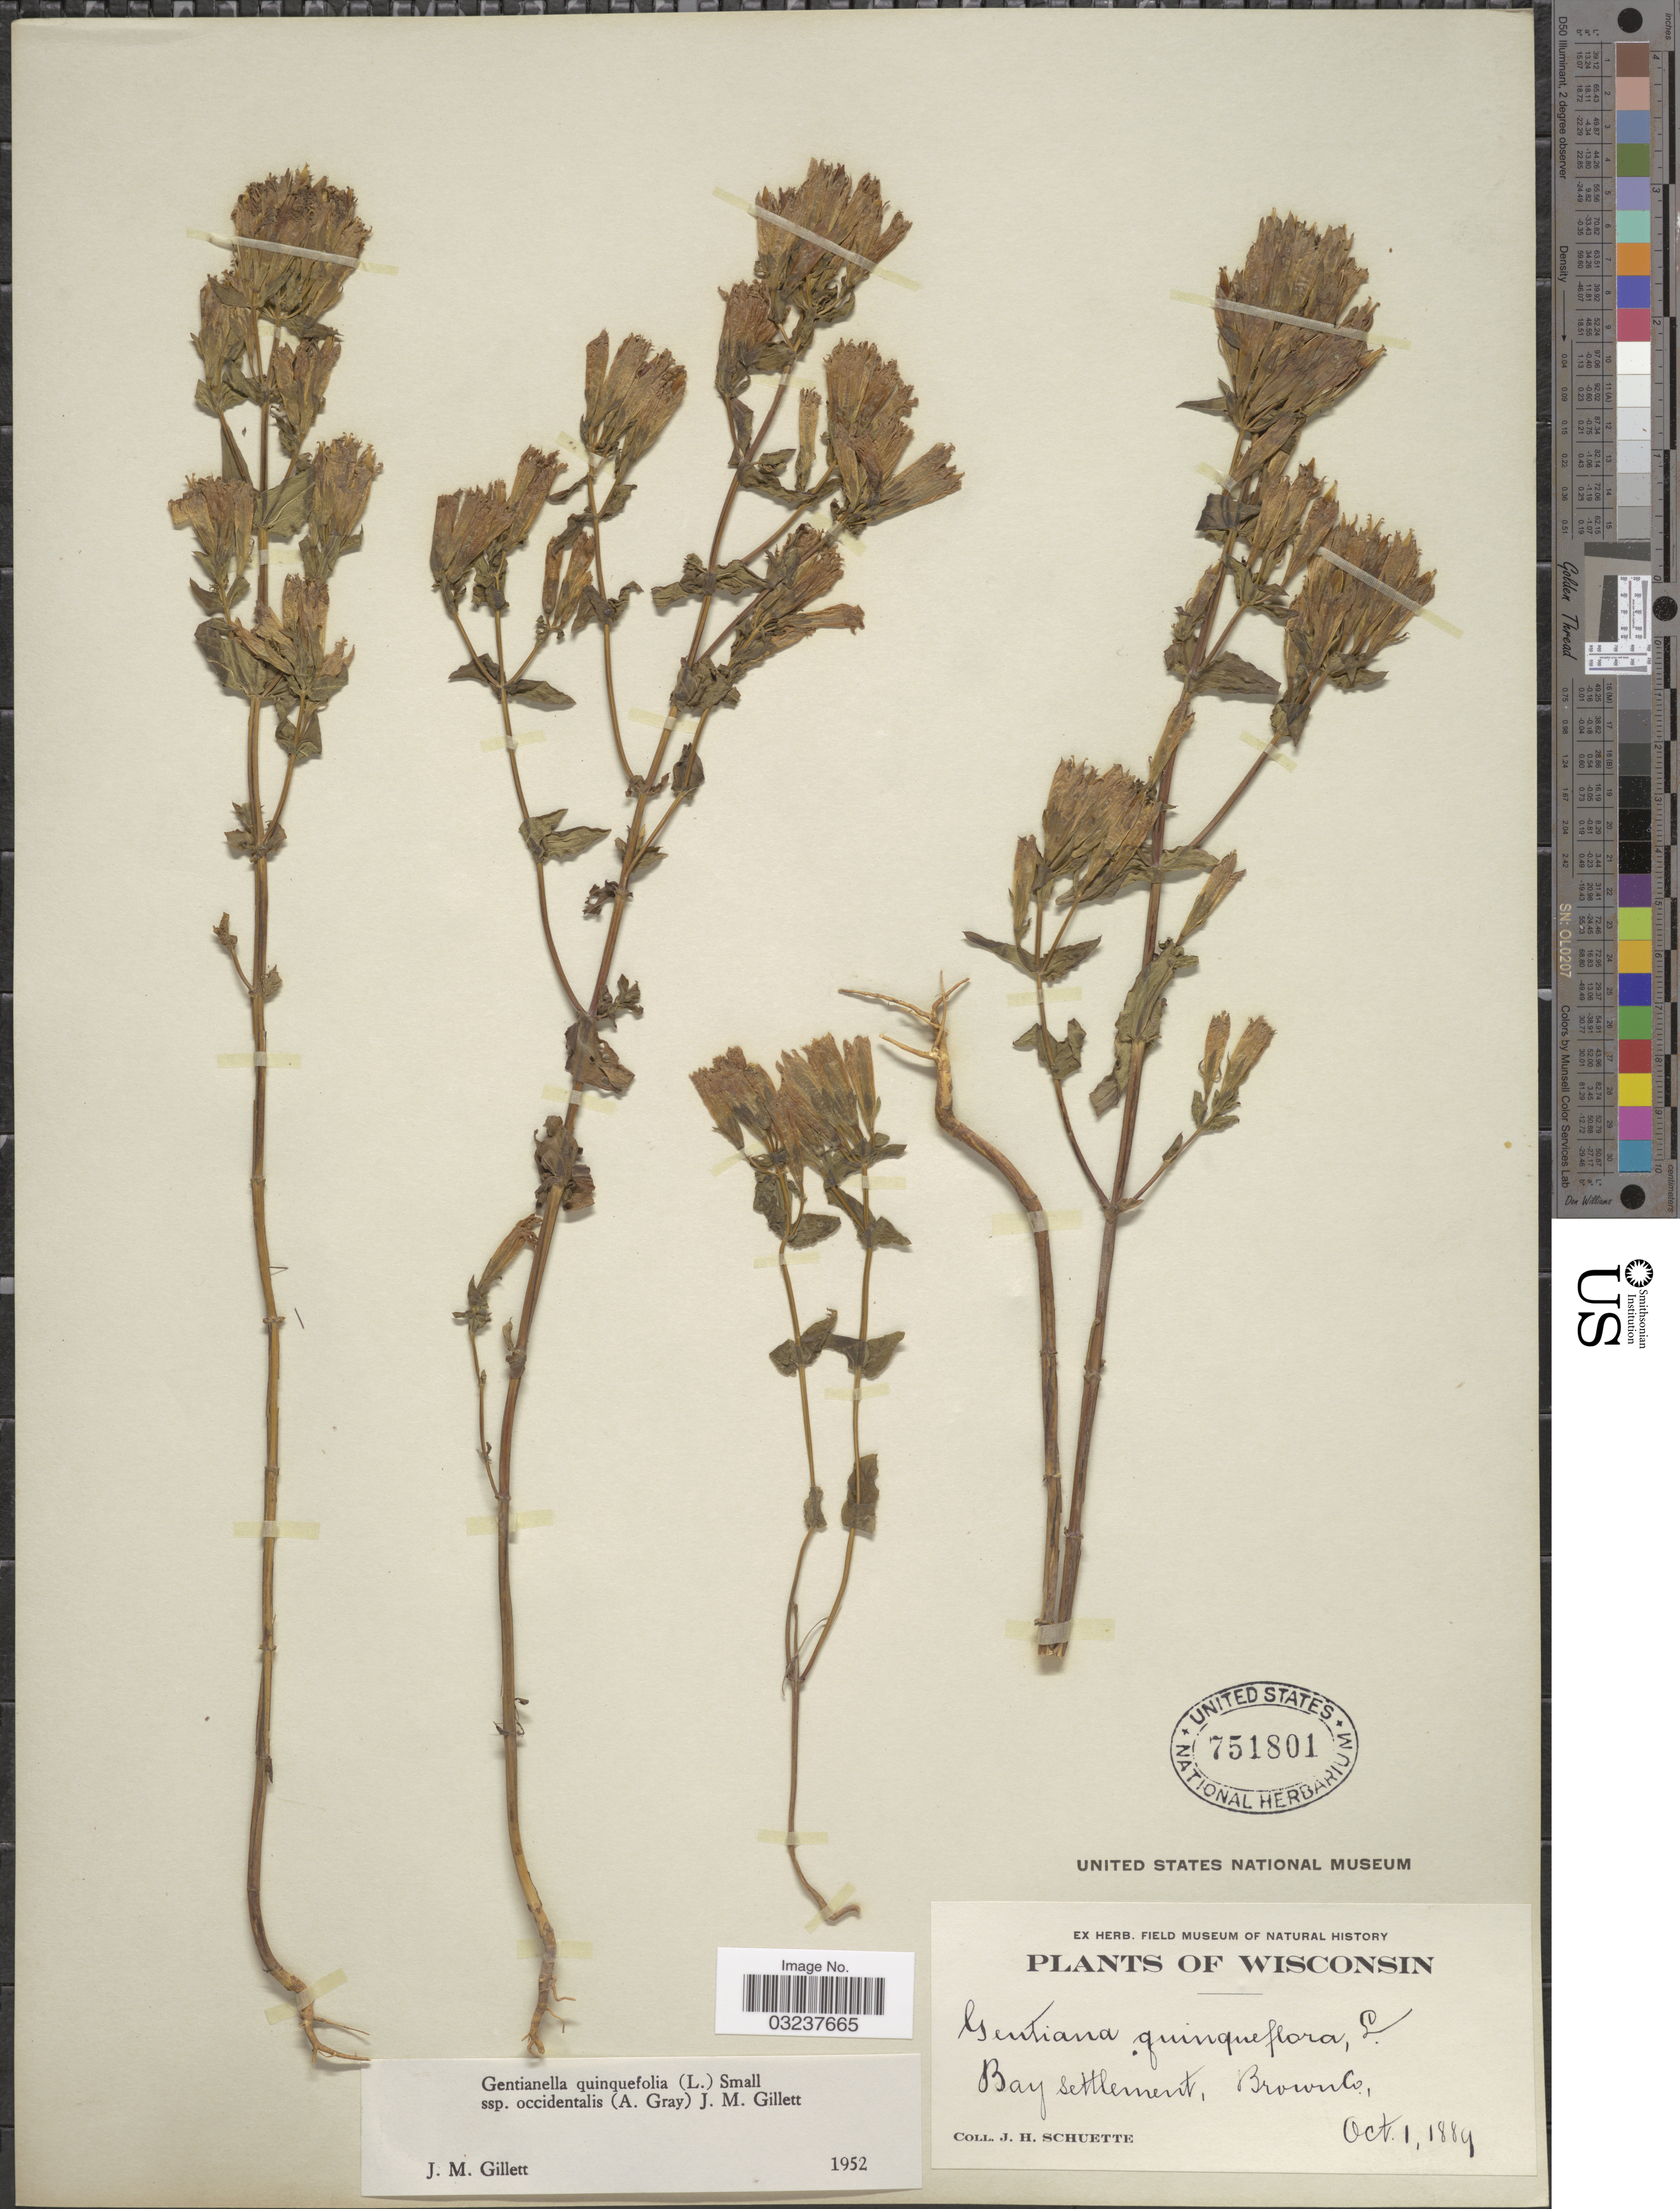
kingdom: Plantae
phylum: Tracheophyta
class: Magnoliopsida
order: Gentianales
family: Gentianaceae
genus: Gentianella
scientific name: Gentianella quinquefolia subsp. occidentalis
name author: (A. Gray) J.M. Gillett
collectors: J. H. Schuette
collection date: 1889-10-01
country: United States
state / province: Wisconsin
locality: Bay settlement, Brown Co.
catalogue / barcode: US 751801